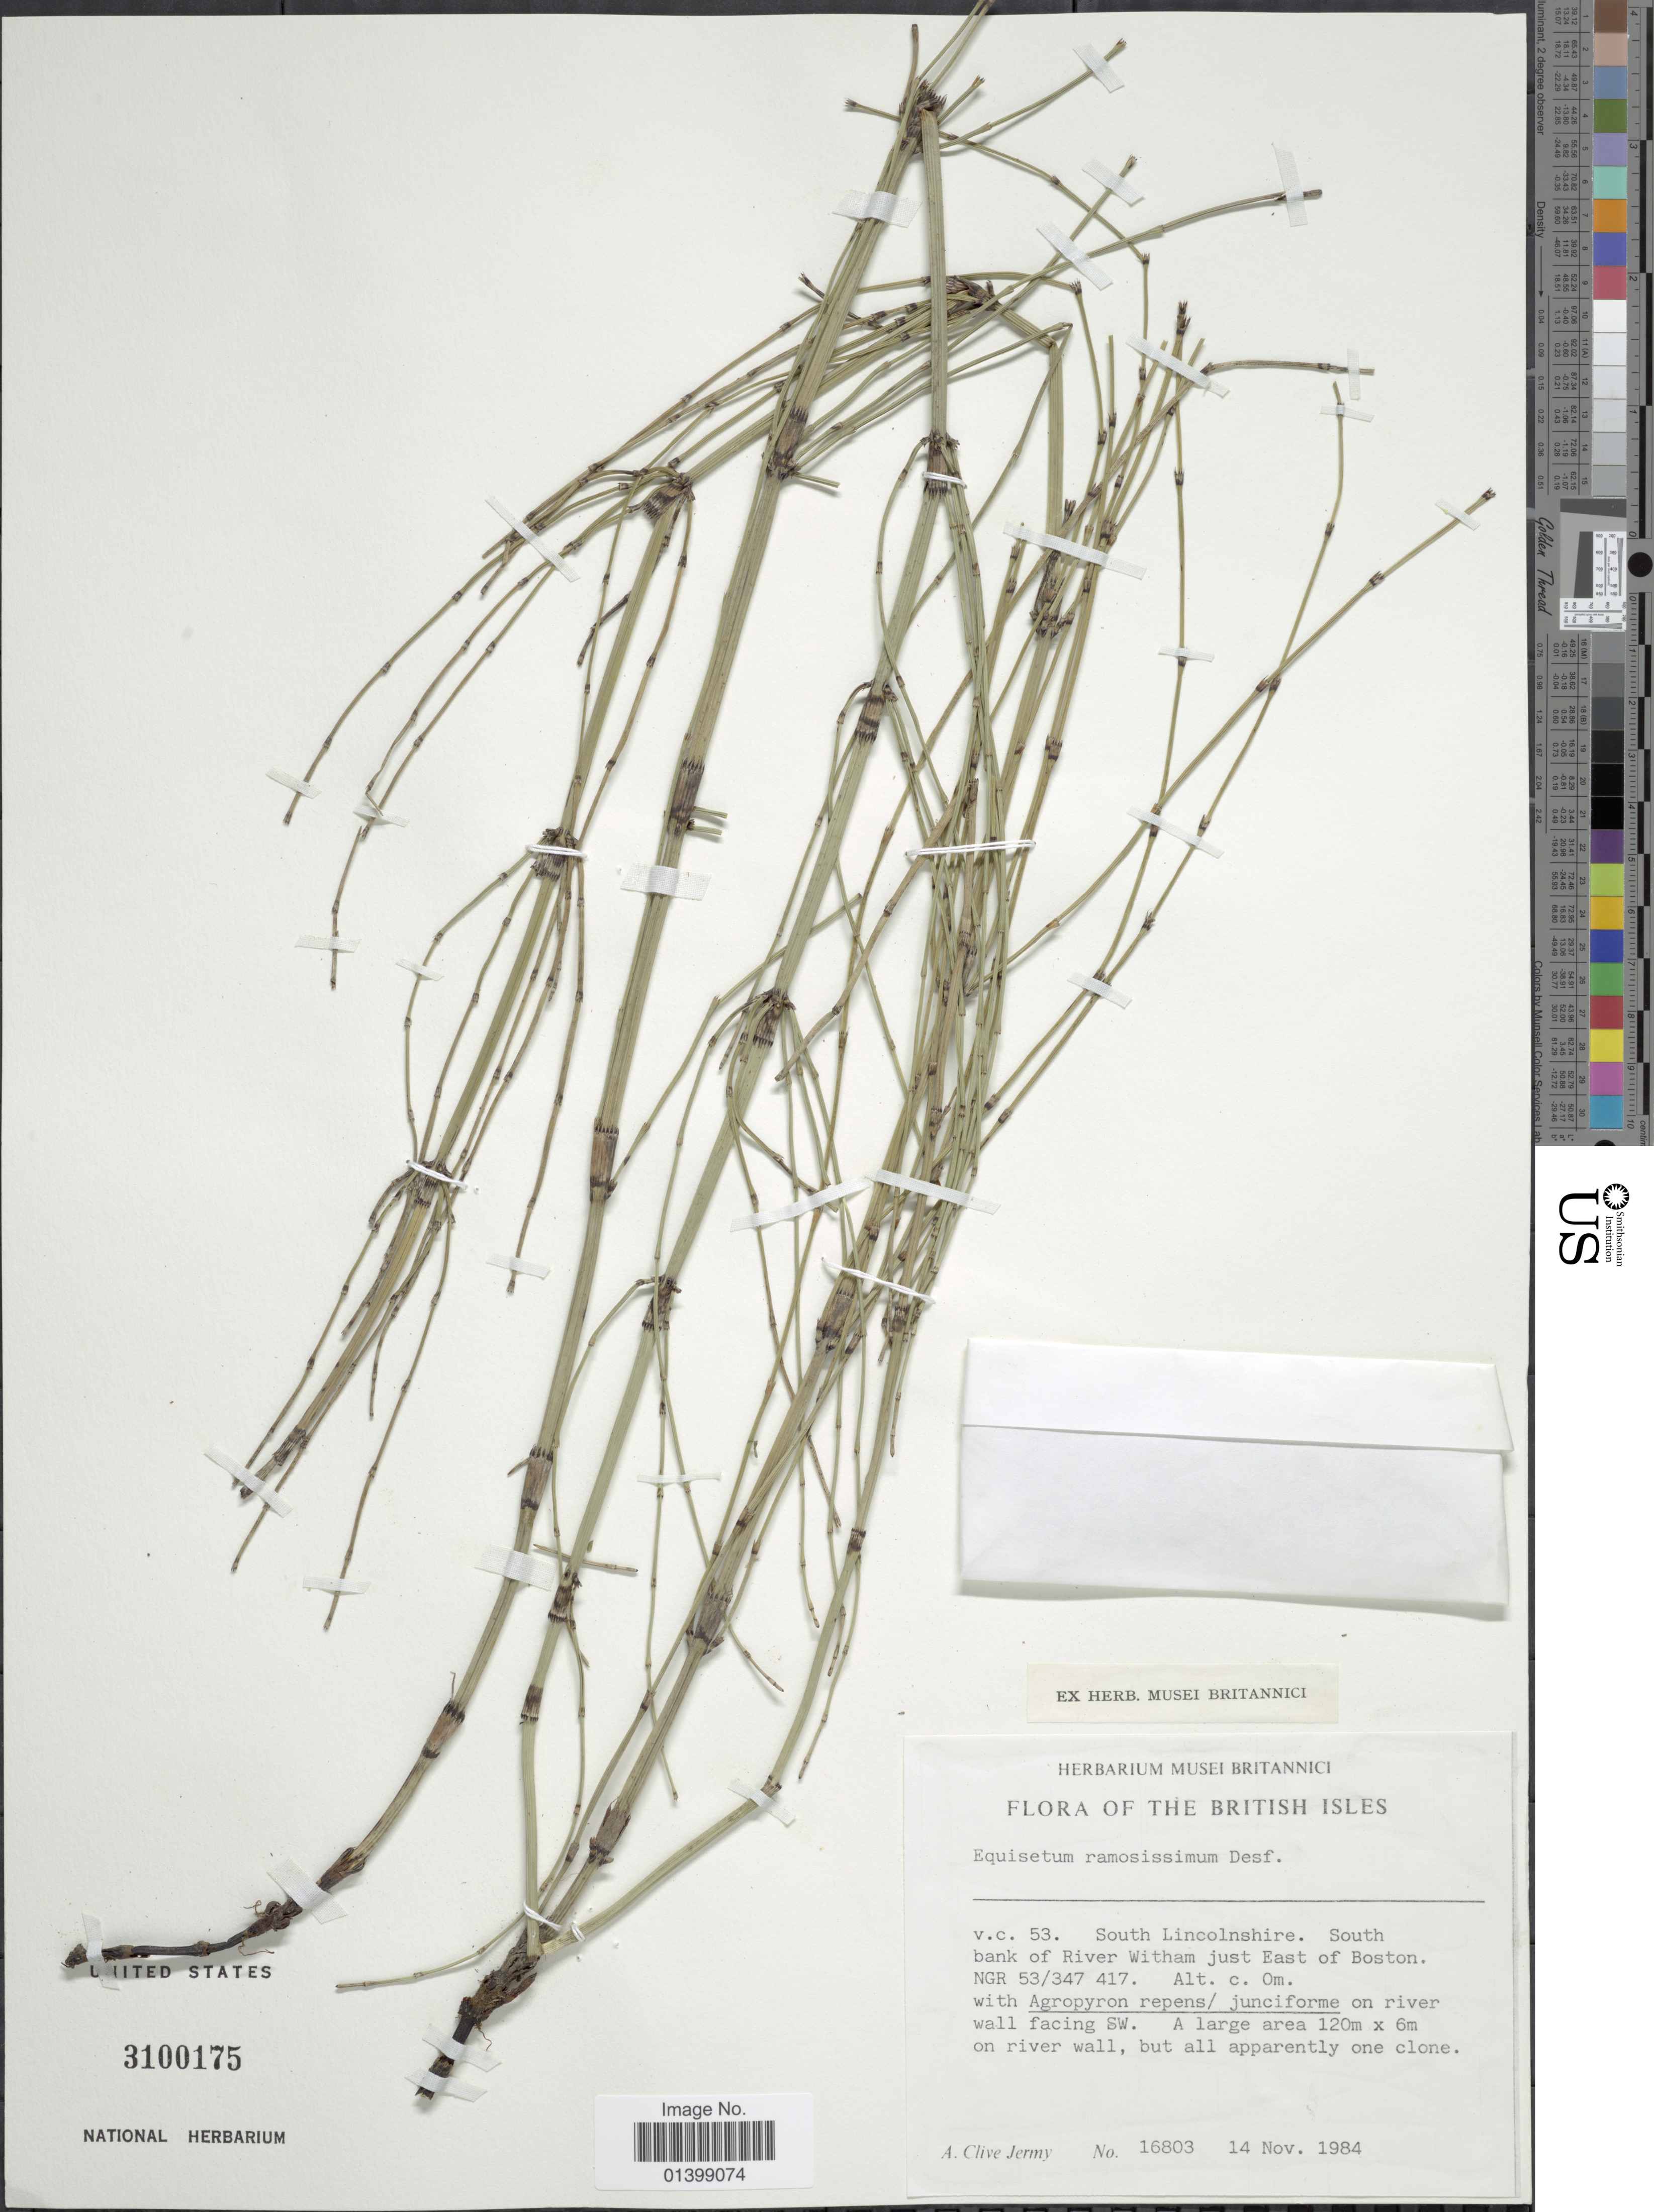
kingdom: Plantae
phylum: Tracheophyta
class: Polypodiopsida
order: Equisetales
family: Equisetaceae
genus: Equisetum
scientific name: Equisetum ramosissimum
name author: Desf.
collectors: A. Jermy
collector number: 16803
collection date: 1984-11-14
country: United Kingdom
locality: The British Isles, South Lincolnshire, South bank of River Witham just East of Boston, NGR 53/347/417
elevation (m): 0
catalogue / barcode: US 3100175